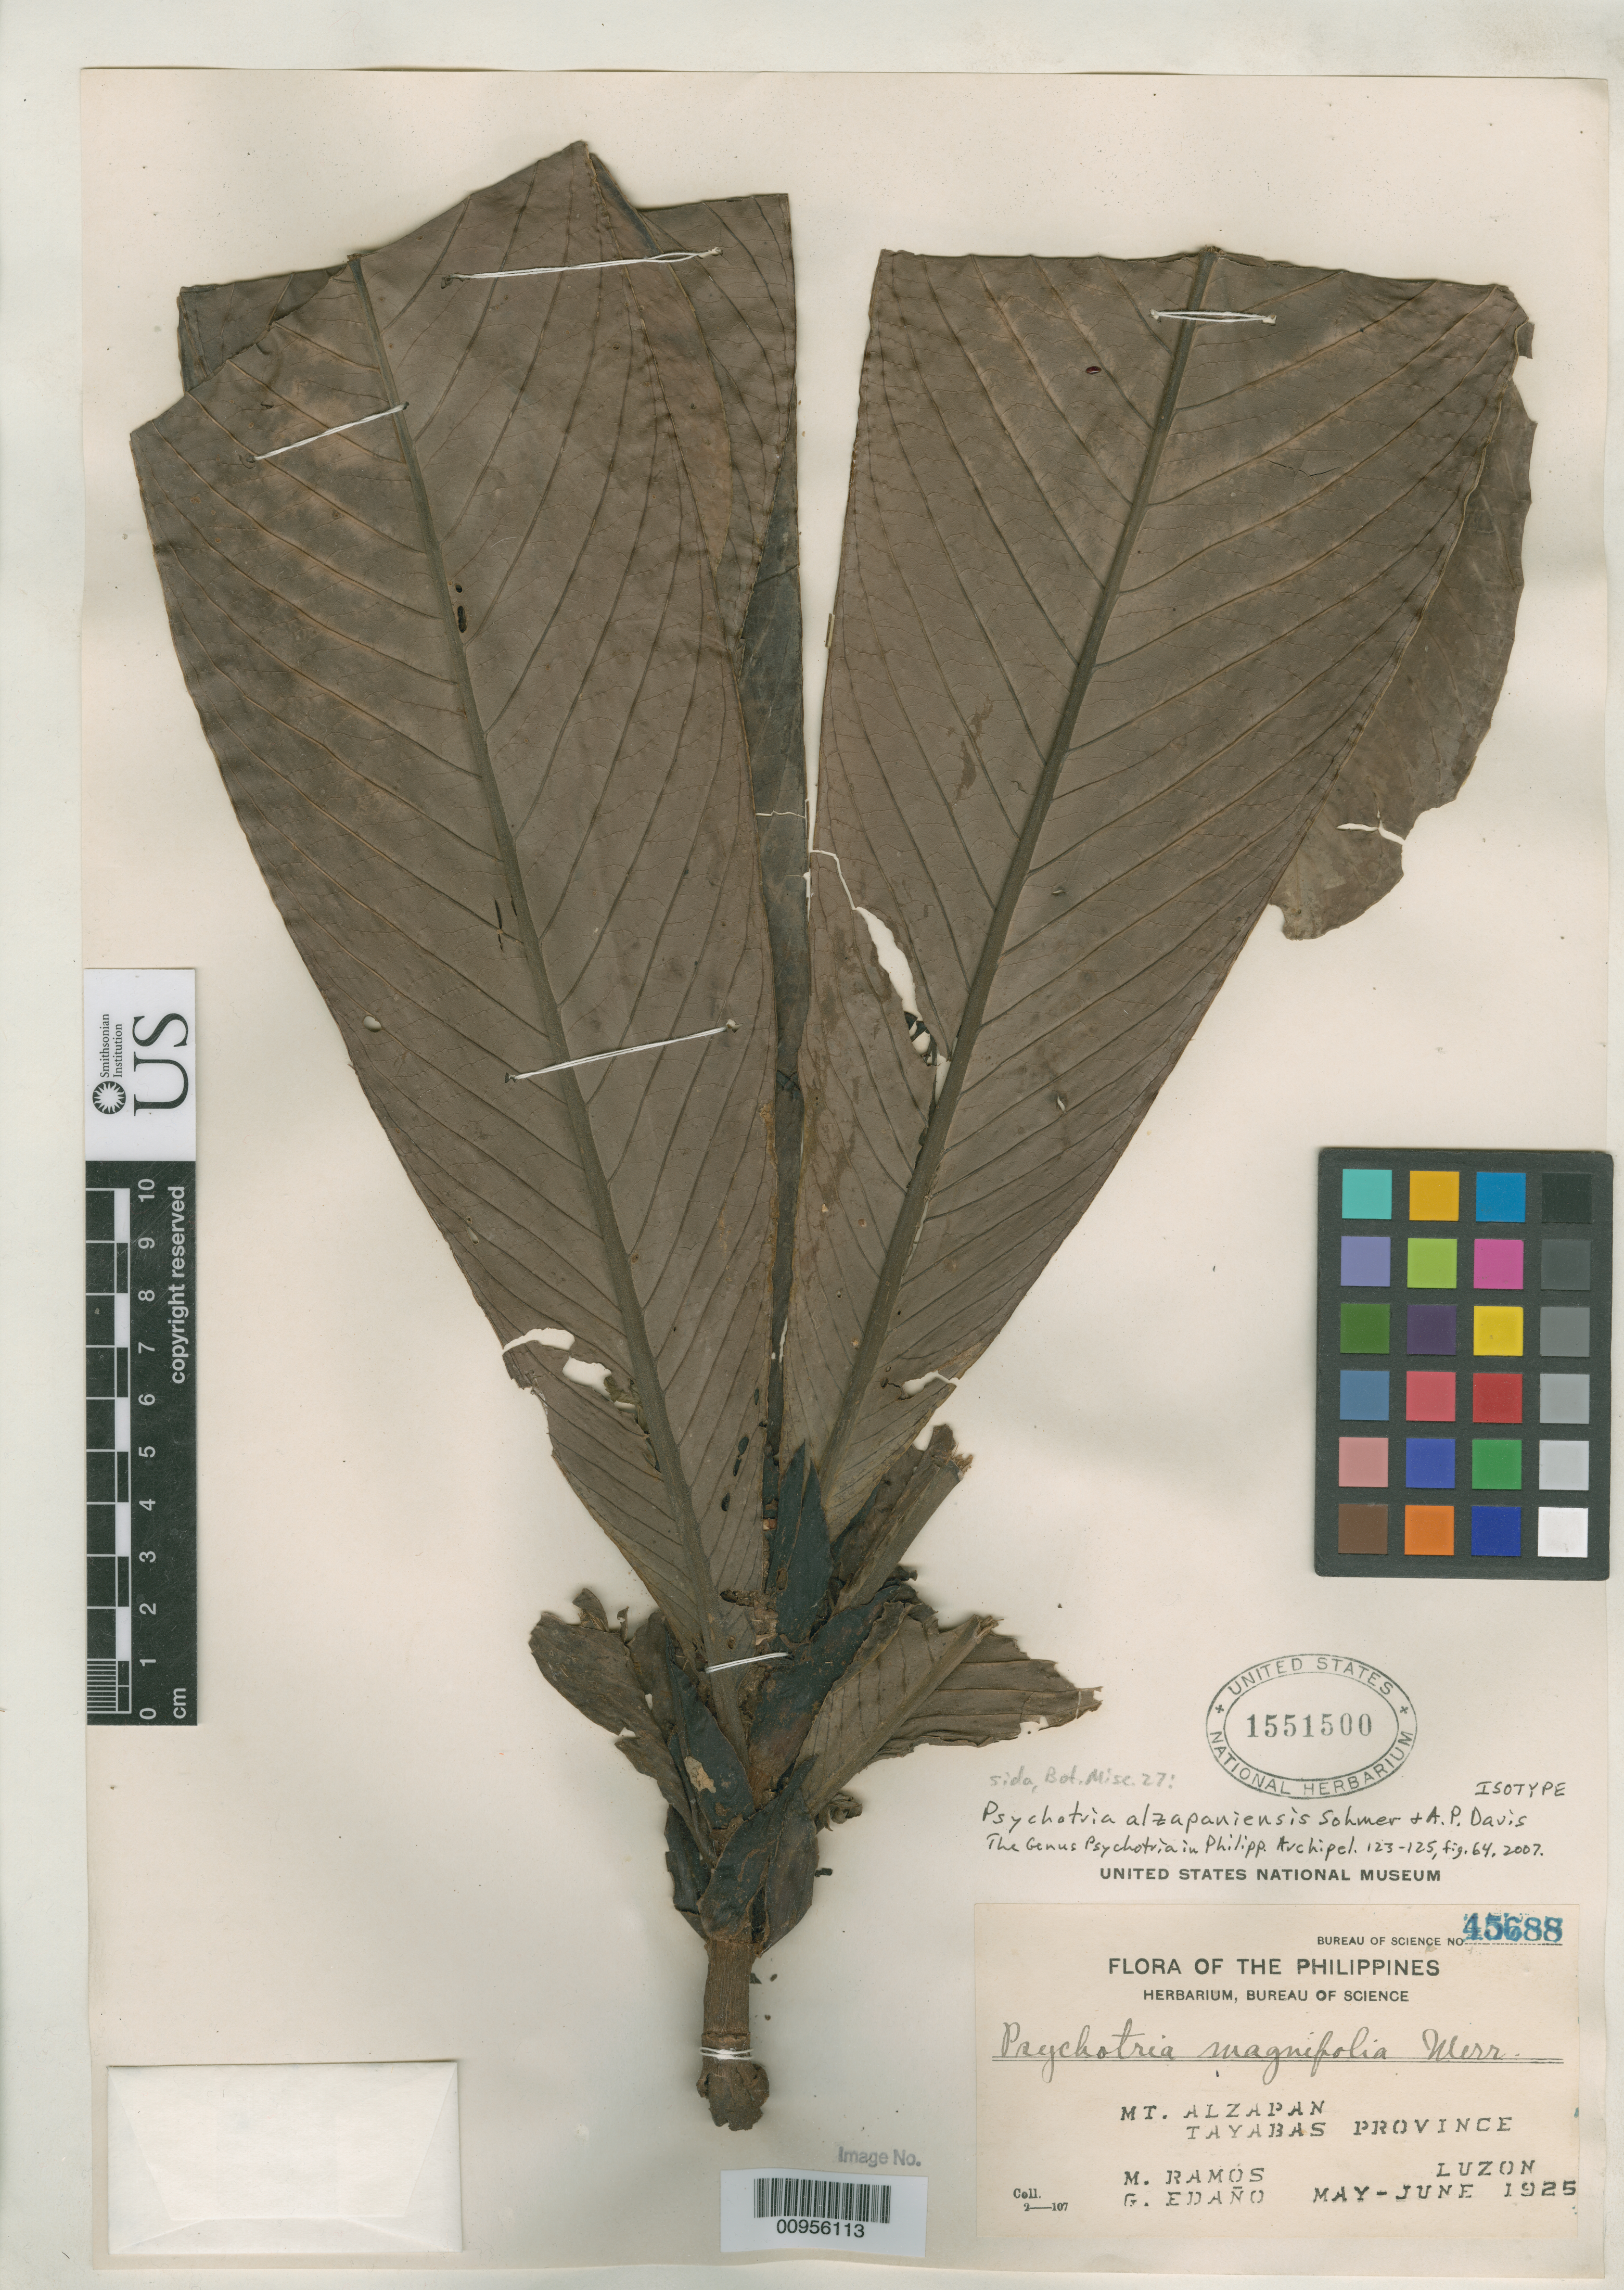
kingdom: Plantae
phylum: Tracheophyta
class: Magnoliopsida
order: Gentianales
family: Rubiaceae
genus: Psychotria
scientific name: Psychotria alzapaniensis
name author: Sohmer & A.P. Davis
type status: Isotype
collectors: M. Ramos & G. Edaño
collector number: Bur. Sci. 45688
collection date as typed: May 1925 to -- Jun 1925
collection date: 1925-05/1925-06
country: Philippines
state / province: Calabarzon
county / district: Quezon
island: Luzon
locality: Mt. Alzapan, Tayabas Province.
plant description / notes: Protologue cites collection date as 20 May 1925.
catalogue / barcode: US 1551500